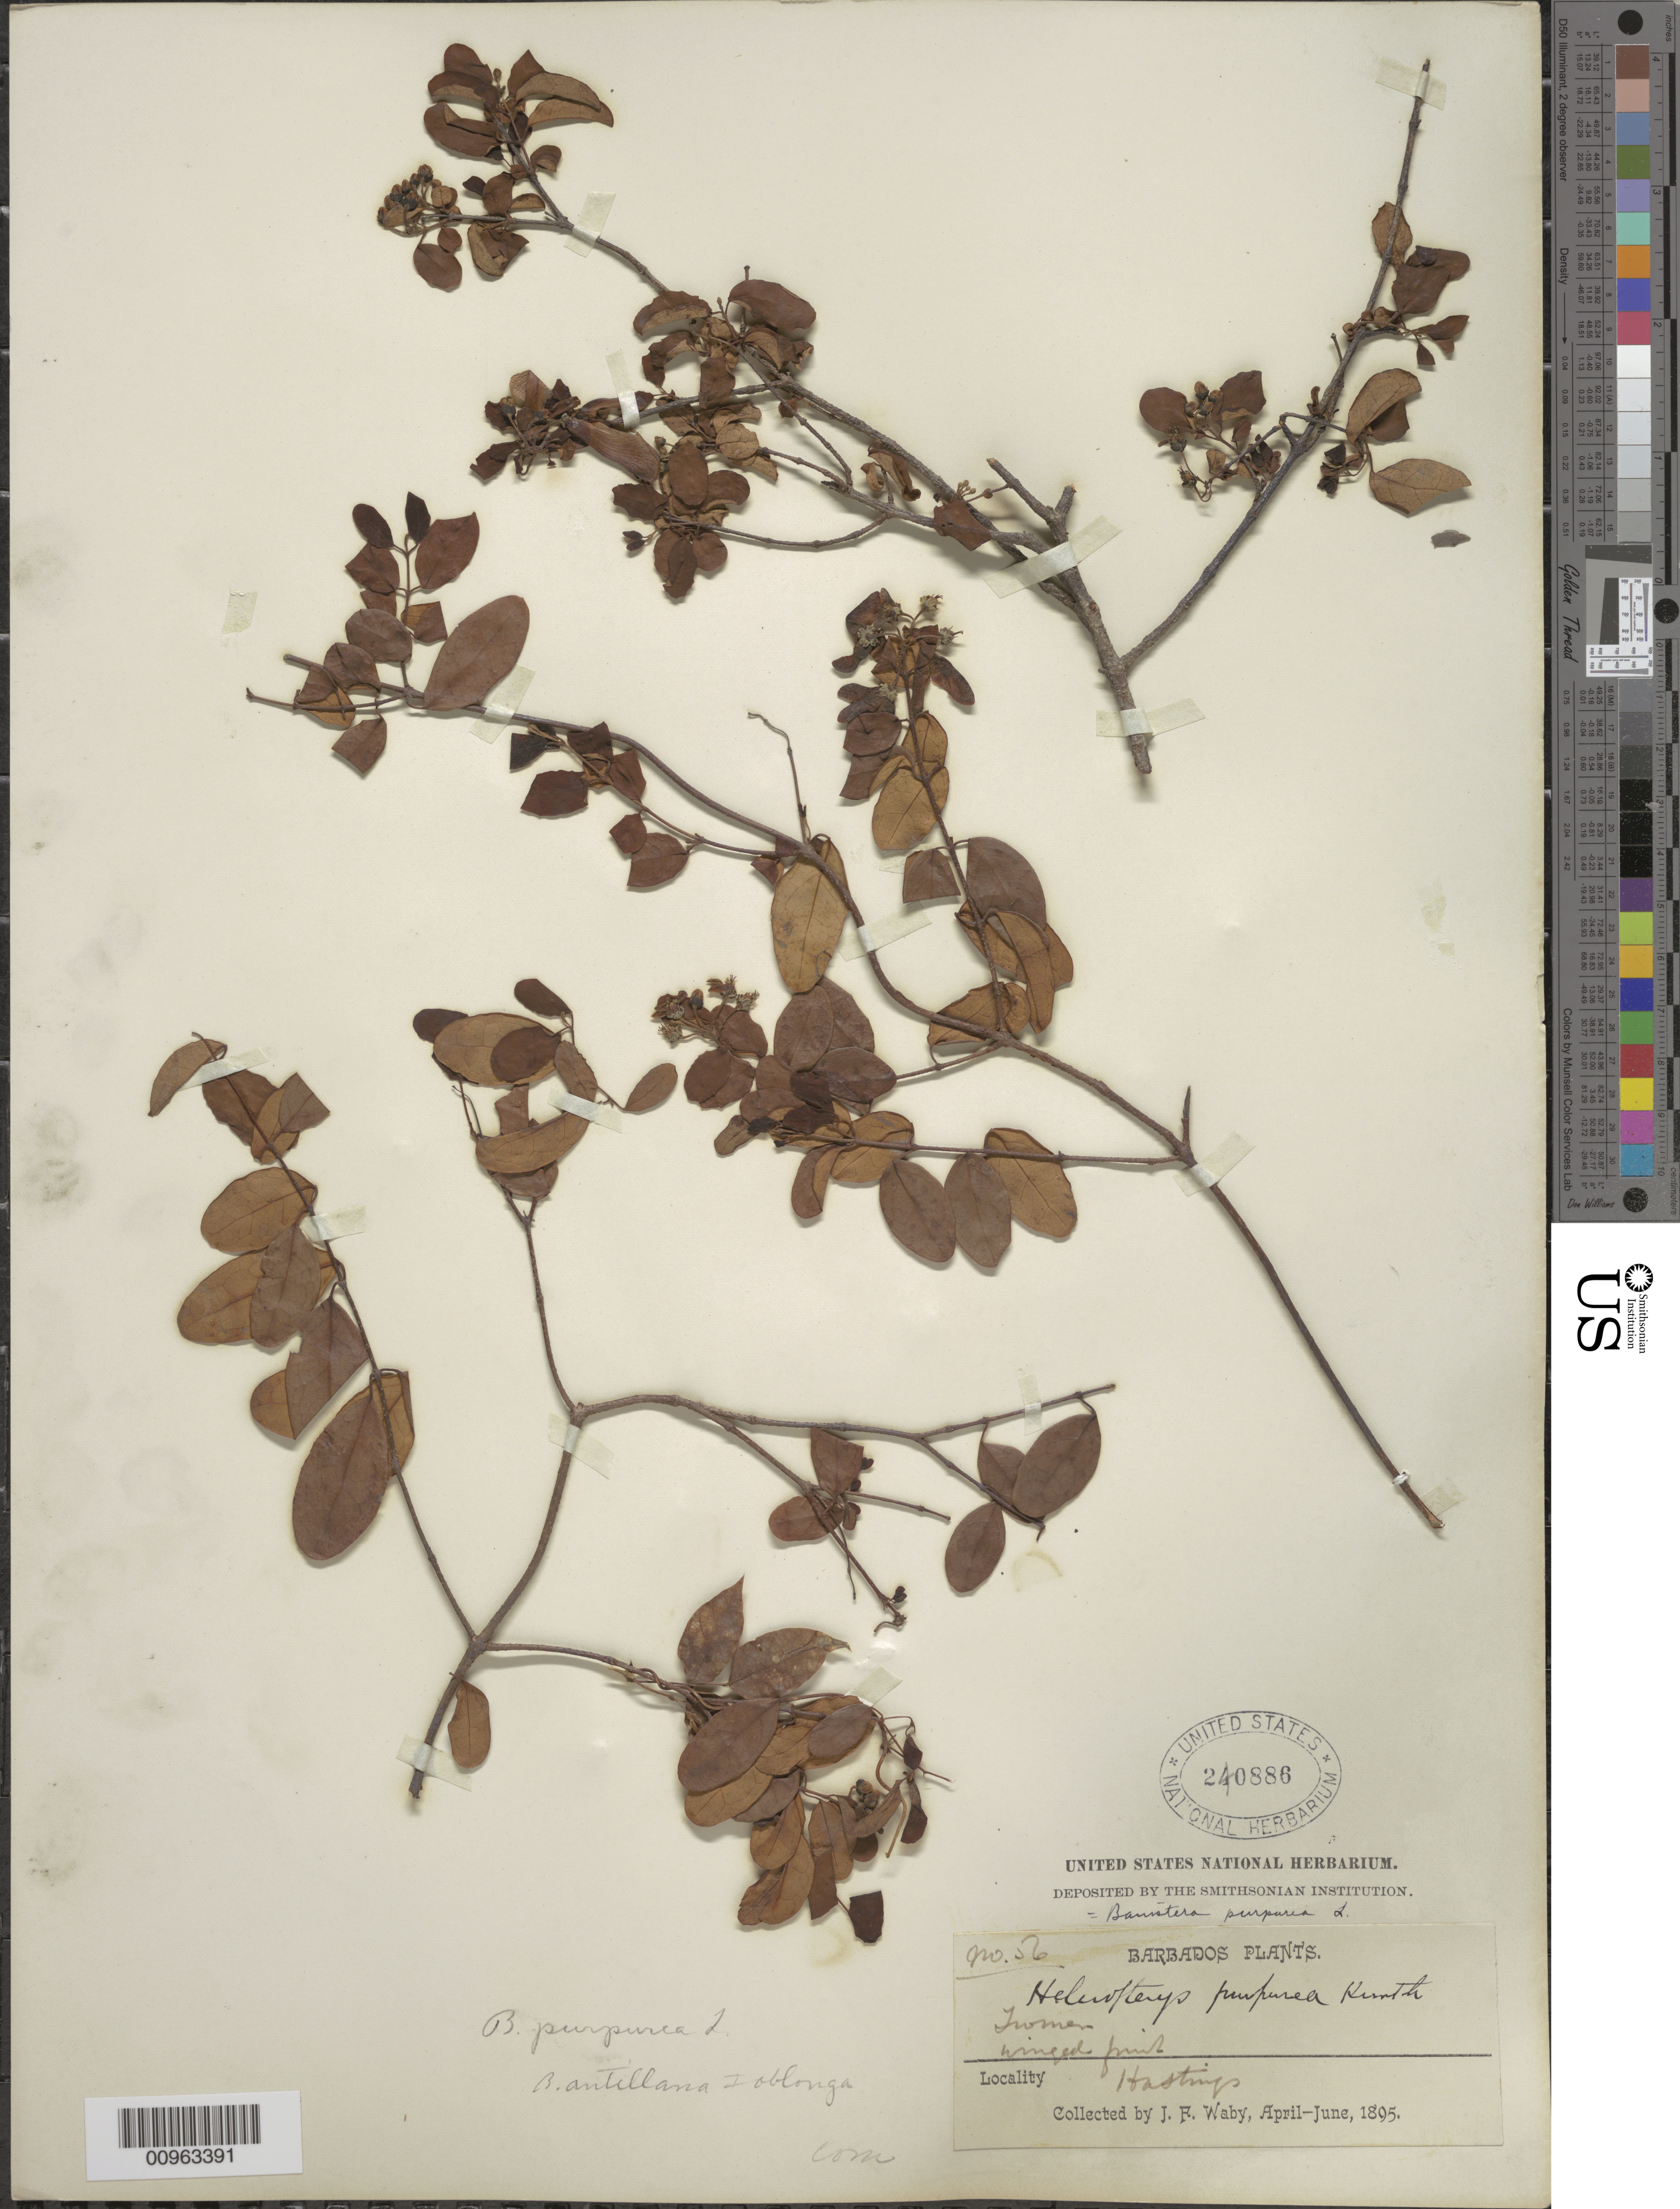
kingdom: Plantae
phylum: Tracheophyta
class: Magnoliopsida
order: Malpighiales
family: Malpighiaceae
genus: Heteropterys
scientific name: Heteropterys purpurea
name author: (L.) Kunth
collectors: J. Waby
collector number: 56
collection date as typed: Apr 1895 to -- Jun 1895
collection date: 1895-04/1895-06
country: Barbados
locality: Hastings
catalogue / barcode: US 240886